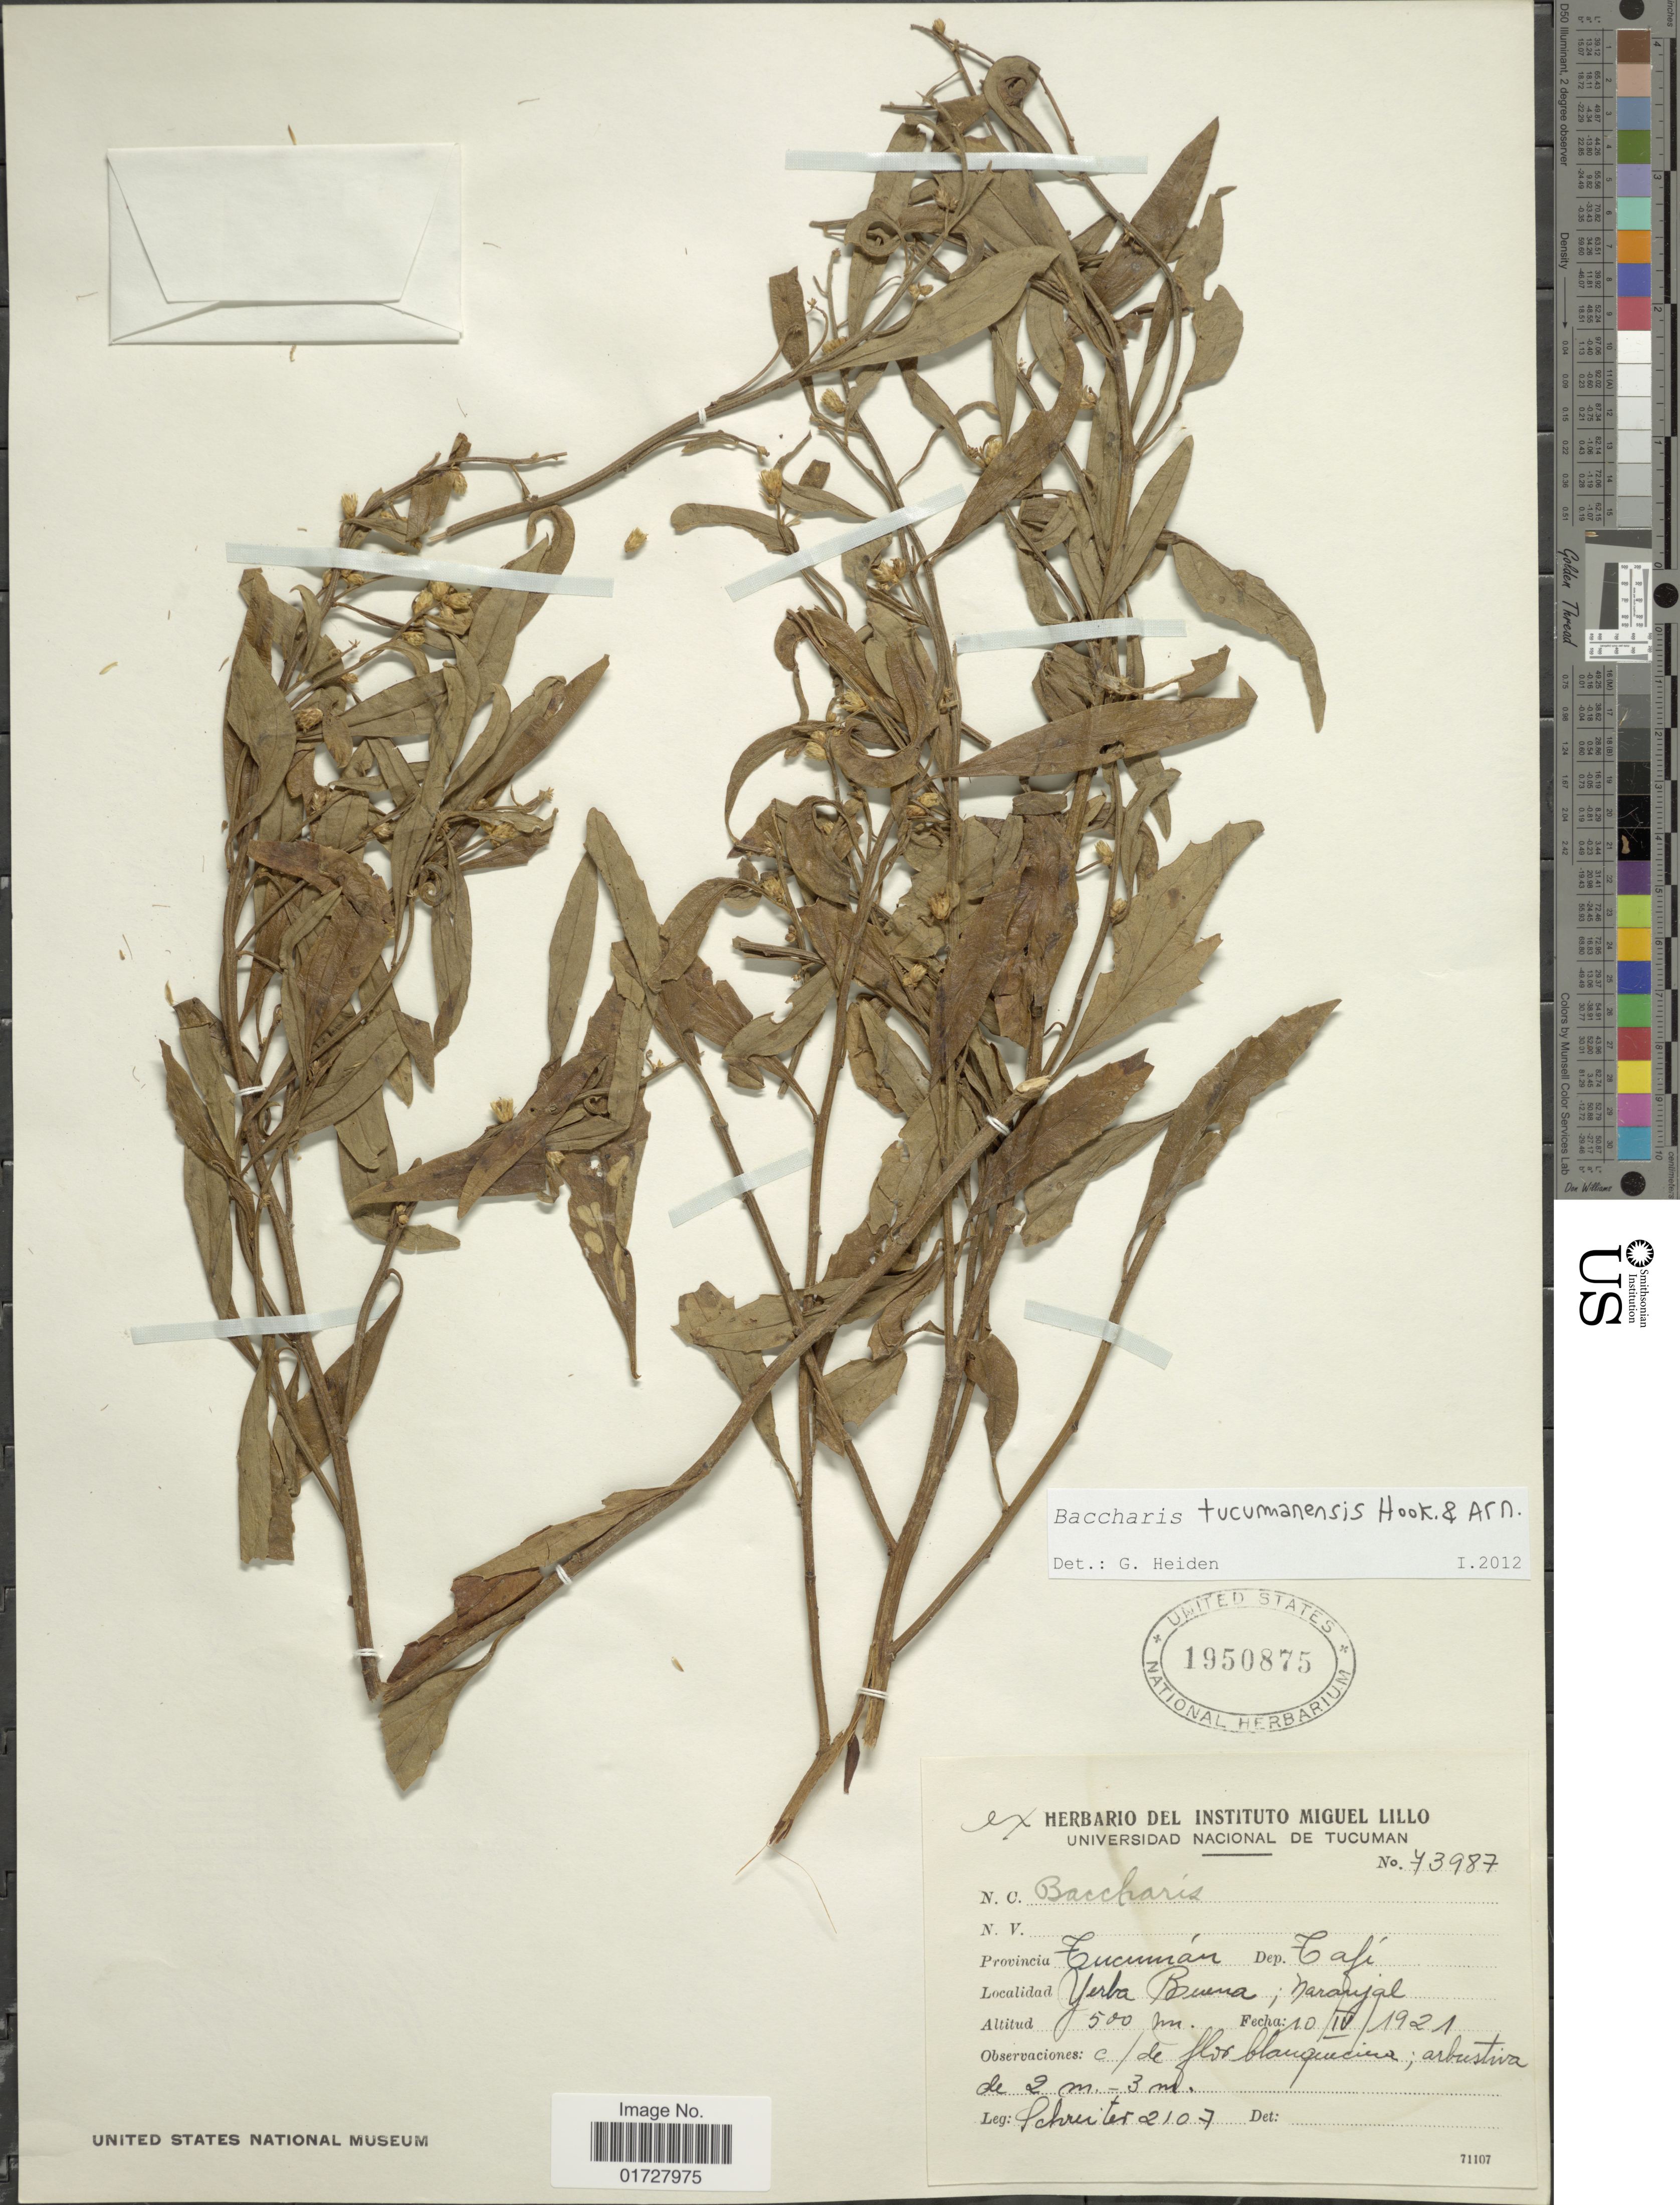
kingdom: Plantae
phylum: Tracheophyta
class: Magnoliopsida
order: Asterales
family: Asteraceae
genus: Baccharis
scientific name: Baccharis tucumanensis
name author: Hook. & Arn.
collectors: -. Schreiter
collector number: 2107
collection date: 1921-04-10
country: Argentina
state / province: Tucuman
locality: Dep. Tafi, Yerba Buena, Naranjal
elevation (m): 500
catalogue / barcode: US 1950875